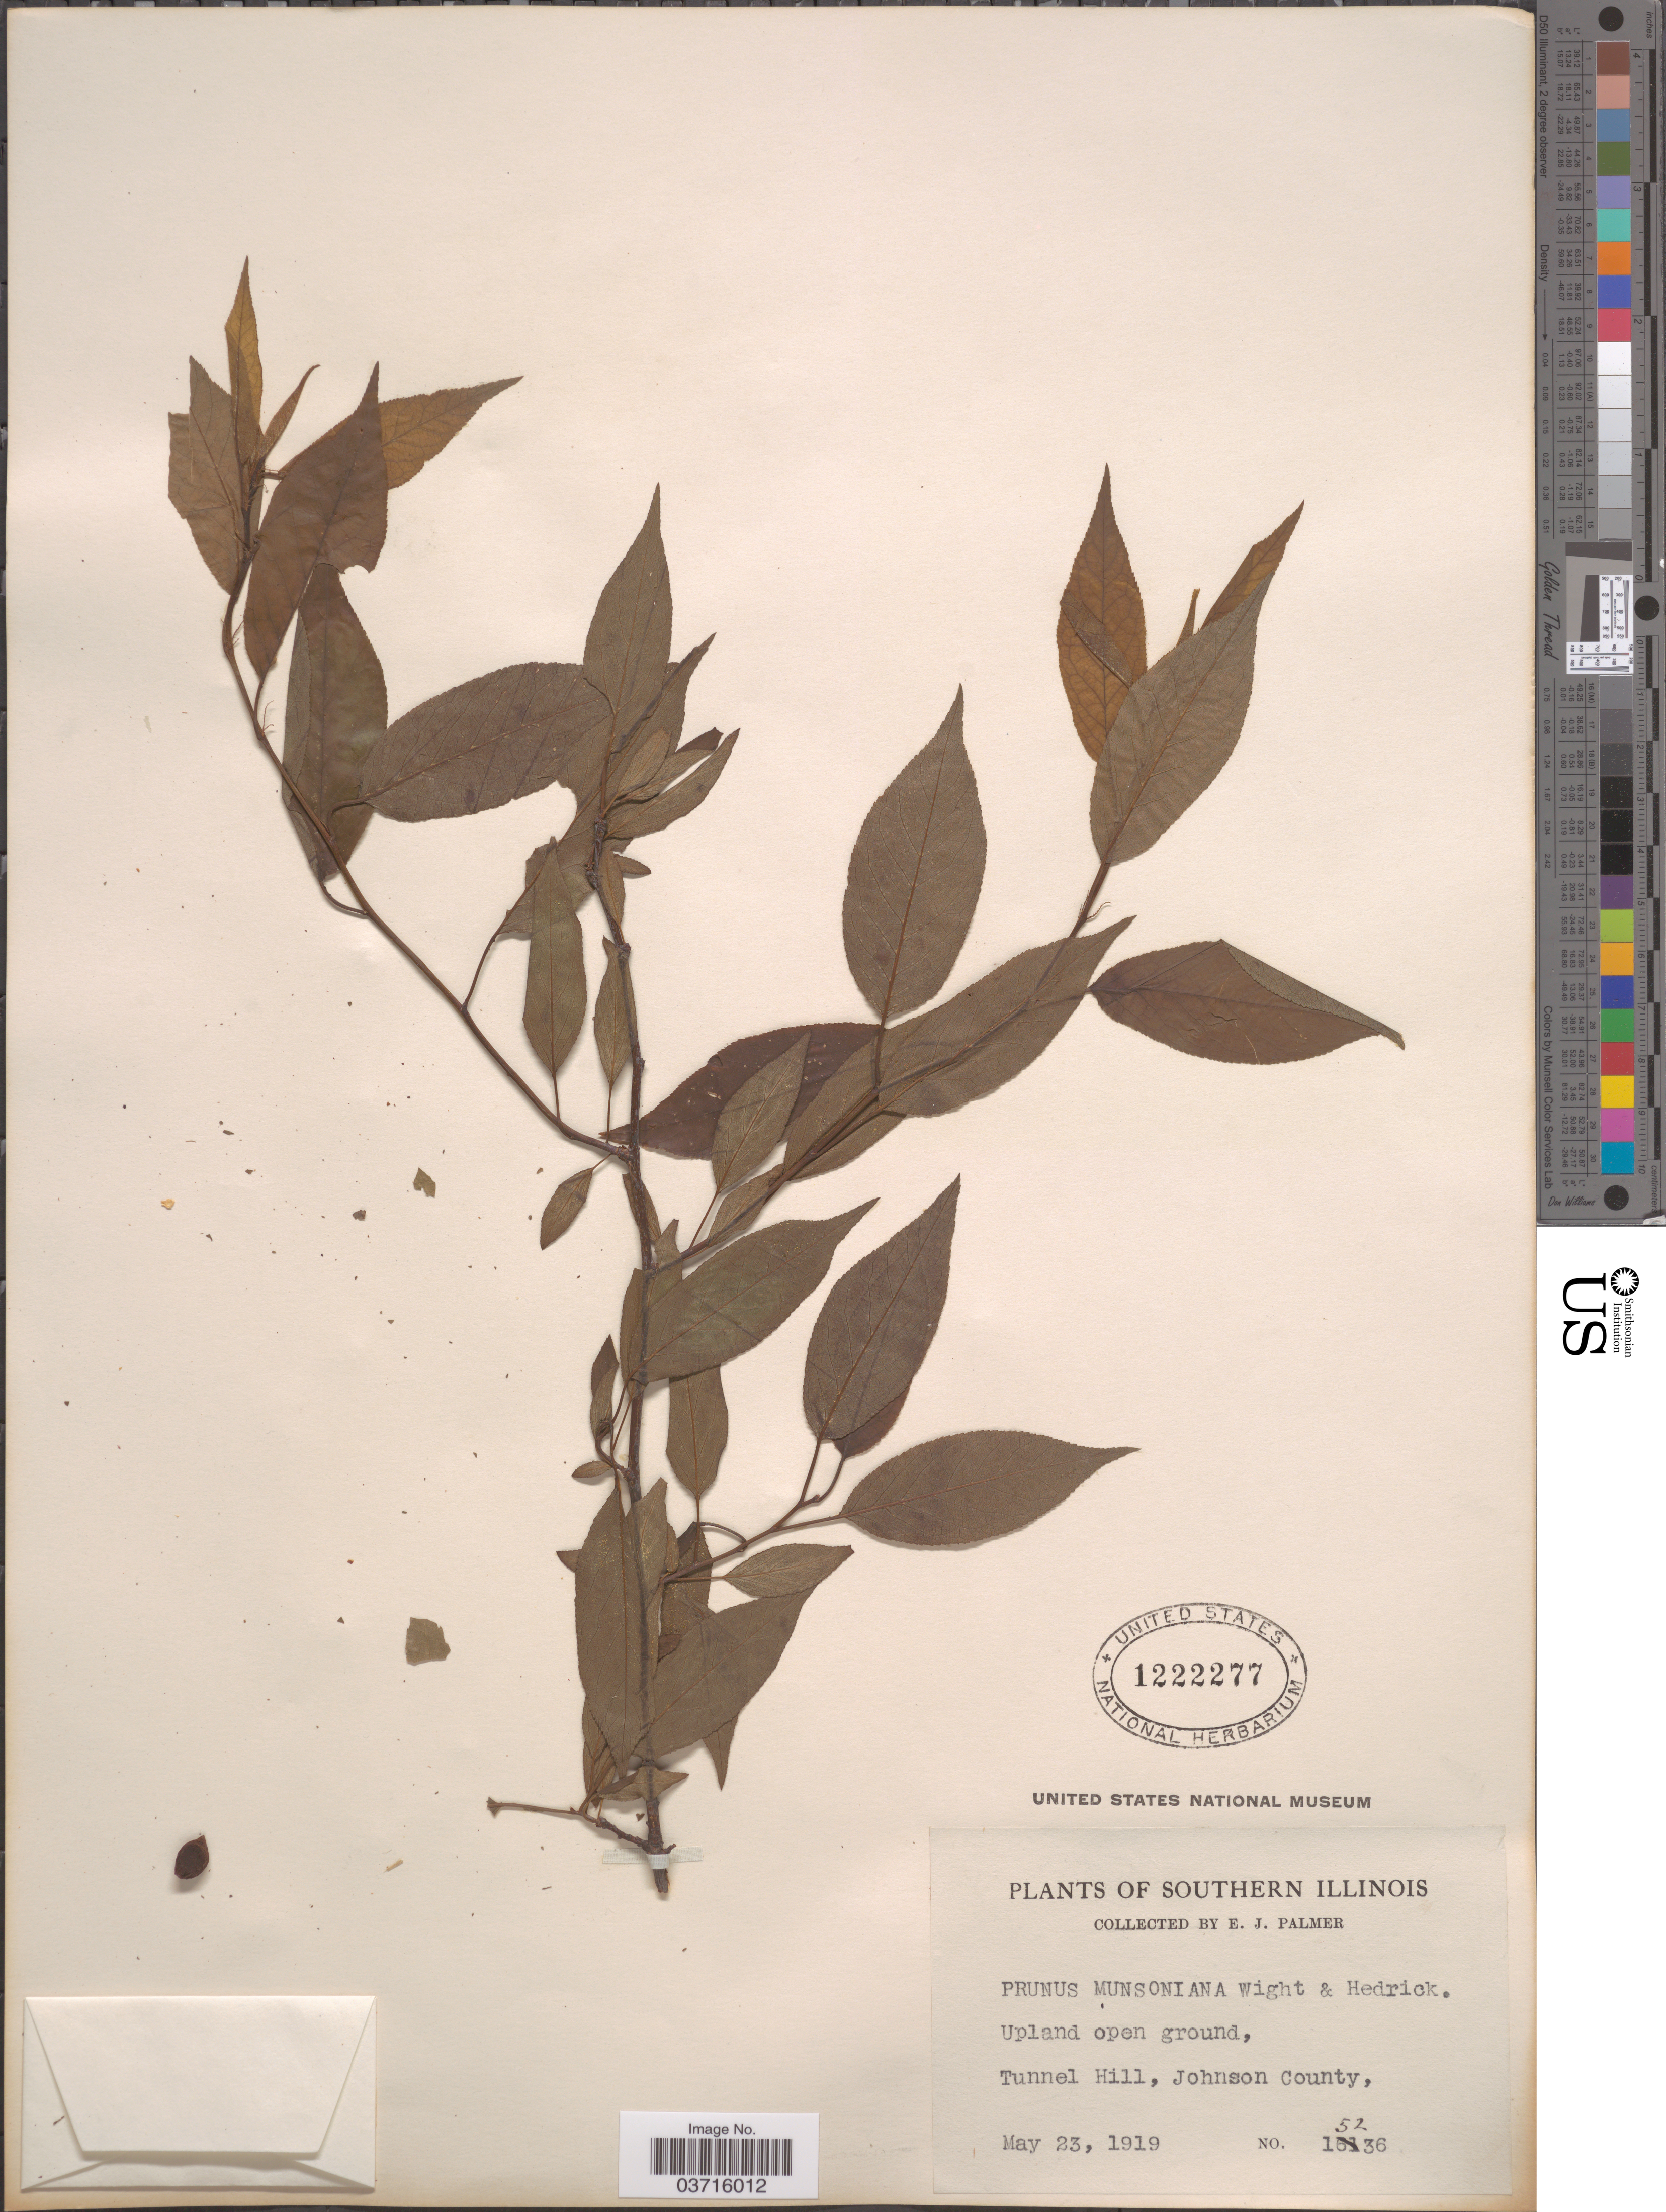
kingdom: Plantae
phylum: Tracheophyta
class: Magnoliopsida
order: Rosales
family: Rosaceae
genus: Prunus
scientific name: Prunus munsoniana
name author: W. Wight & Hedrick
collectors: E. J. Palmer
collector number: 52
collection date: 1919-05-23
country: United States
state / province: Illinois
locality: Southern Illinois. Upland open ground, Tunnel Hill, Johnson County.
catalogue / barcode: US 1222277